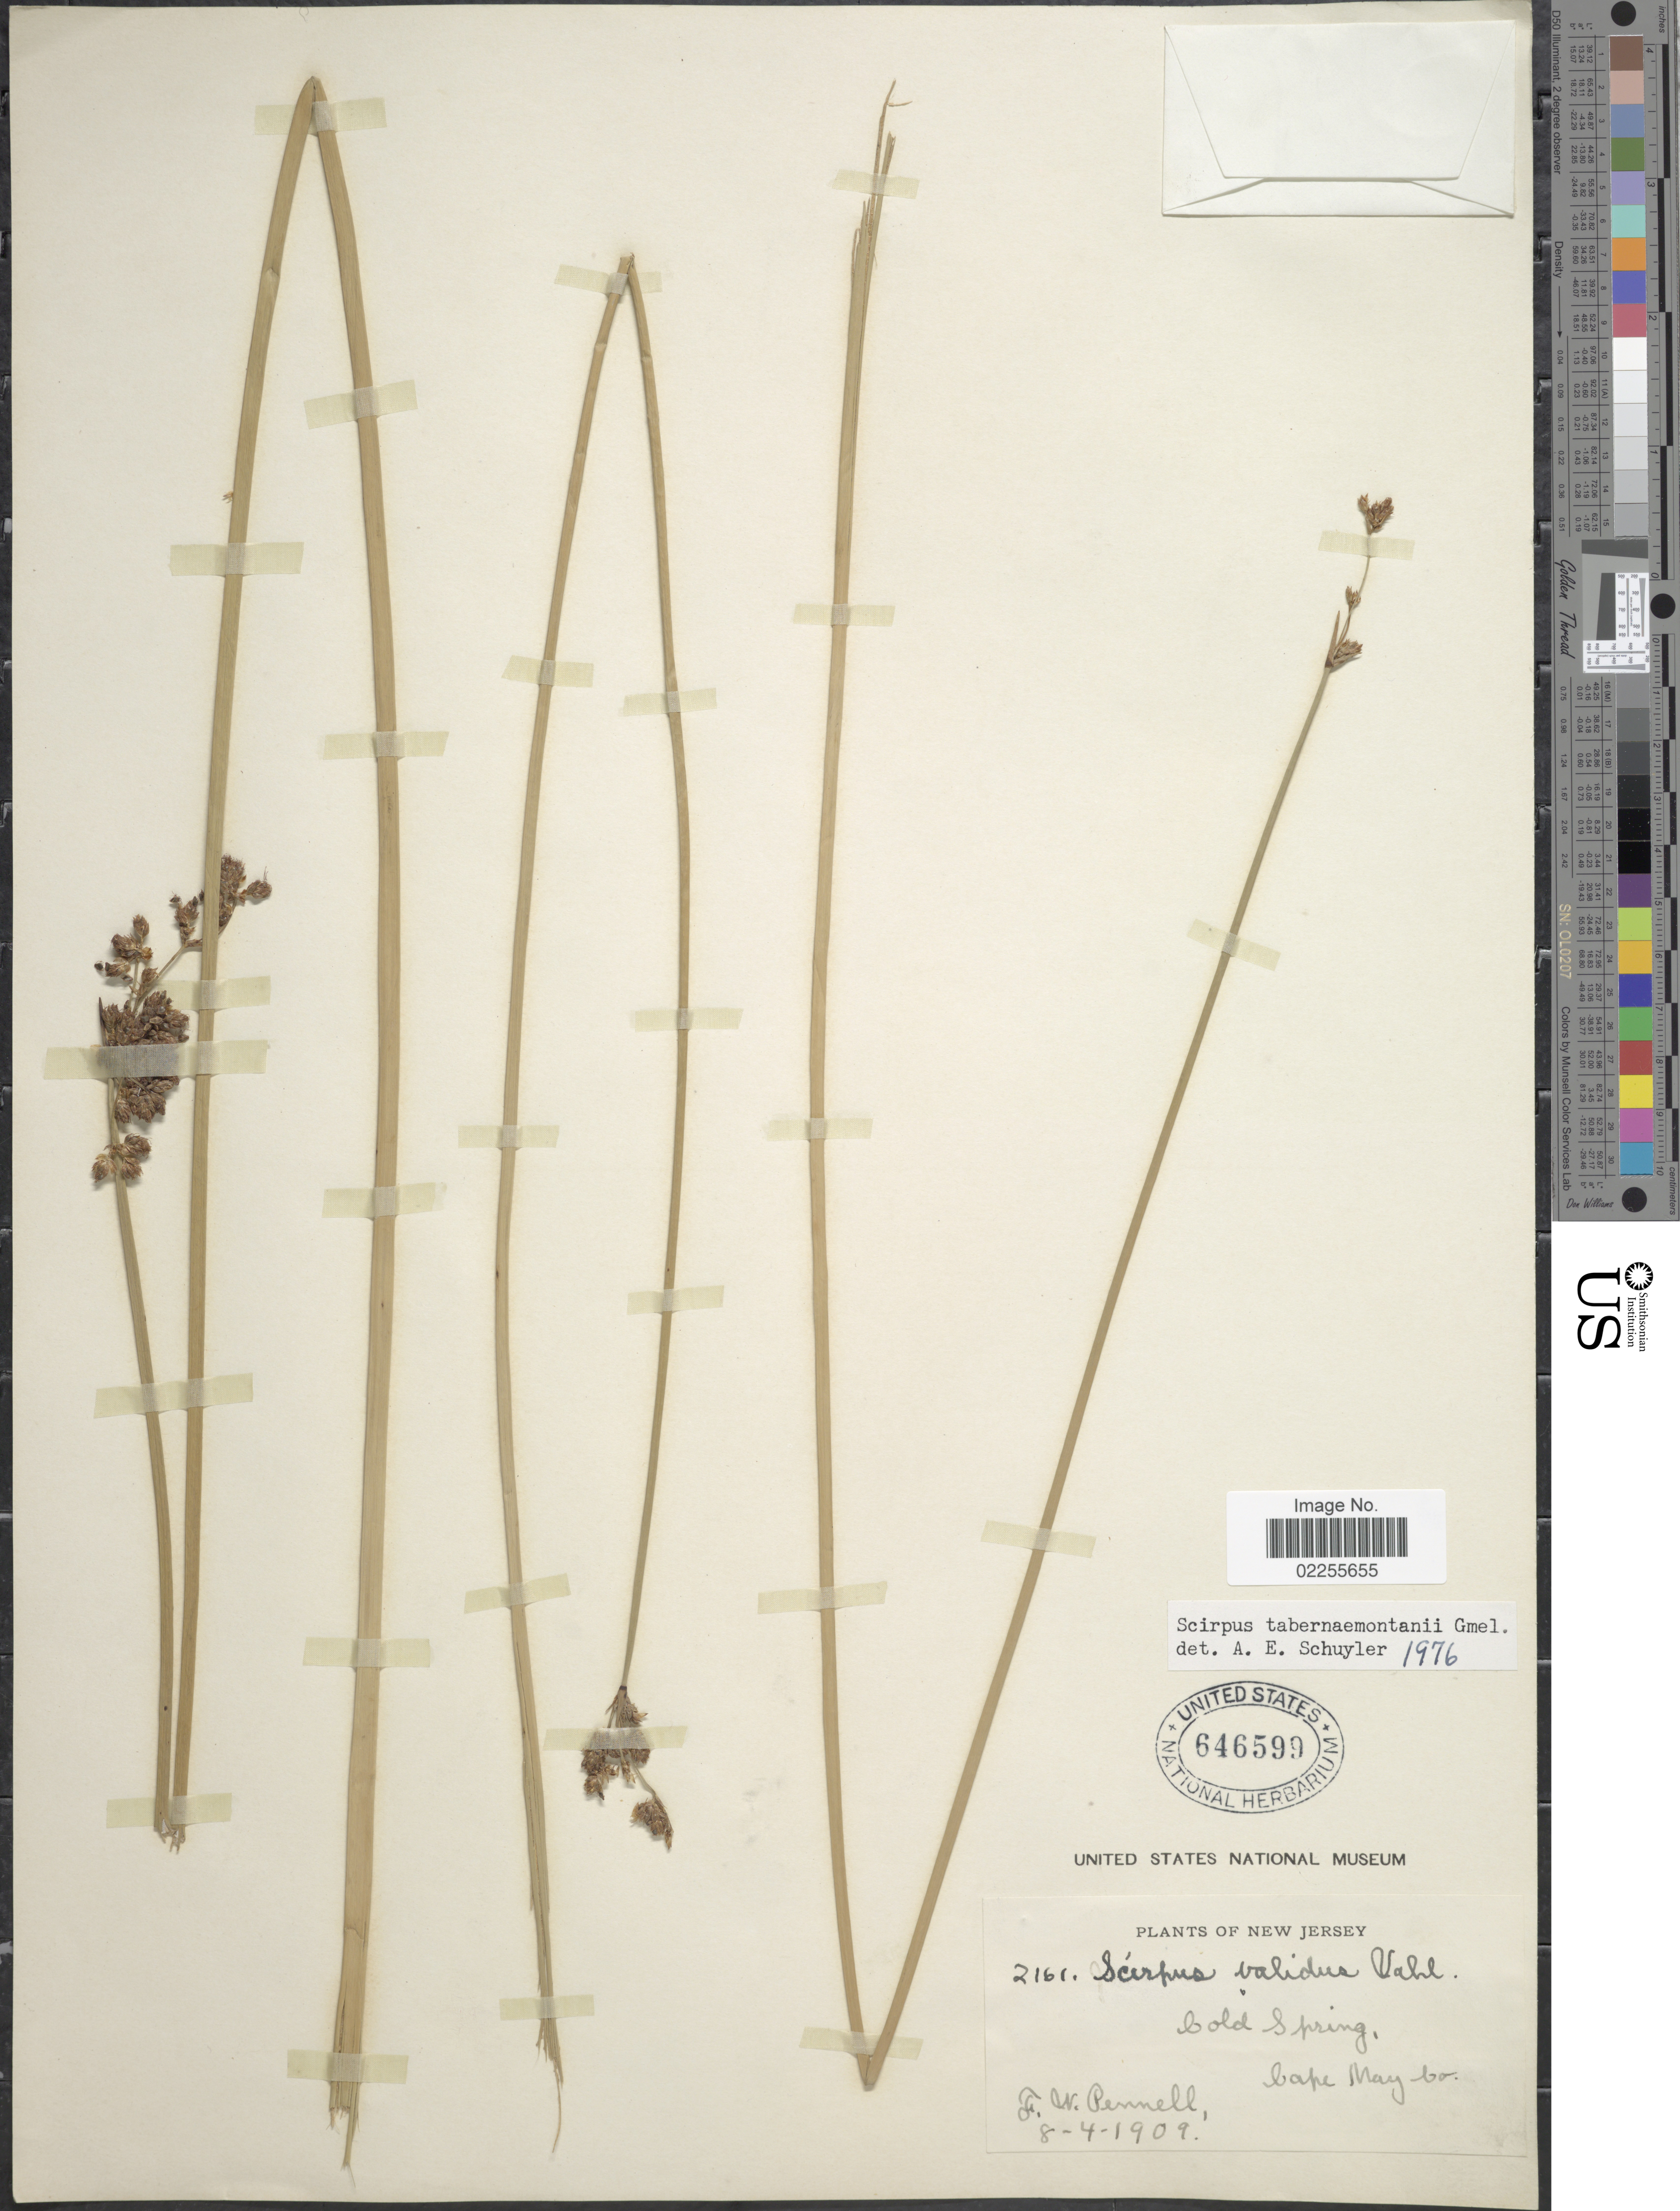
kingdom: Plantae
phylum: Tracheophyta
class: Liliopsida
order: Poales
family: Cyperaceae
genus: Schoenoplectus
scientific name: Schoenoplectus tabernaemontani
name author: (C.C. Gmel.) Palla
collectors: F. W. Pennell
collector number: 2161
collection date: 1909-08-04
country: United States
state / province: New Jersey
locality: Cold Spring, Cape May Co.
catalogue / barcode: US 646599